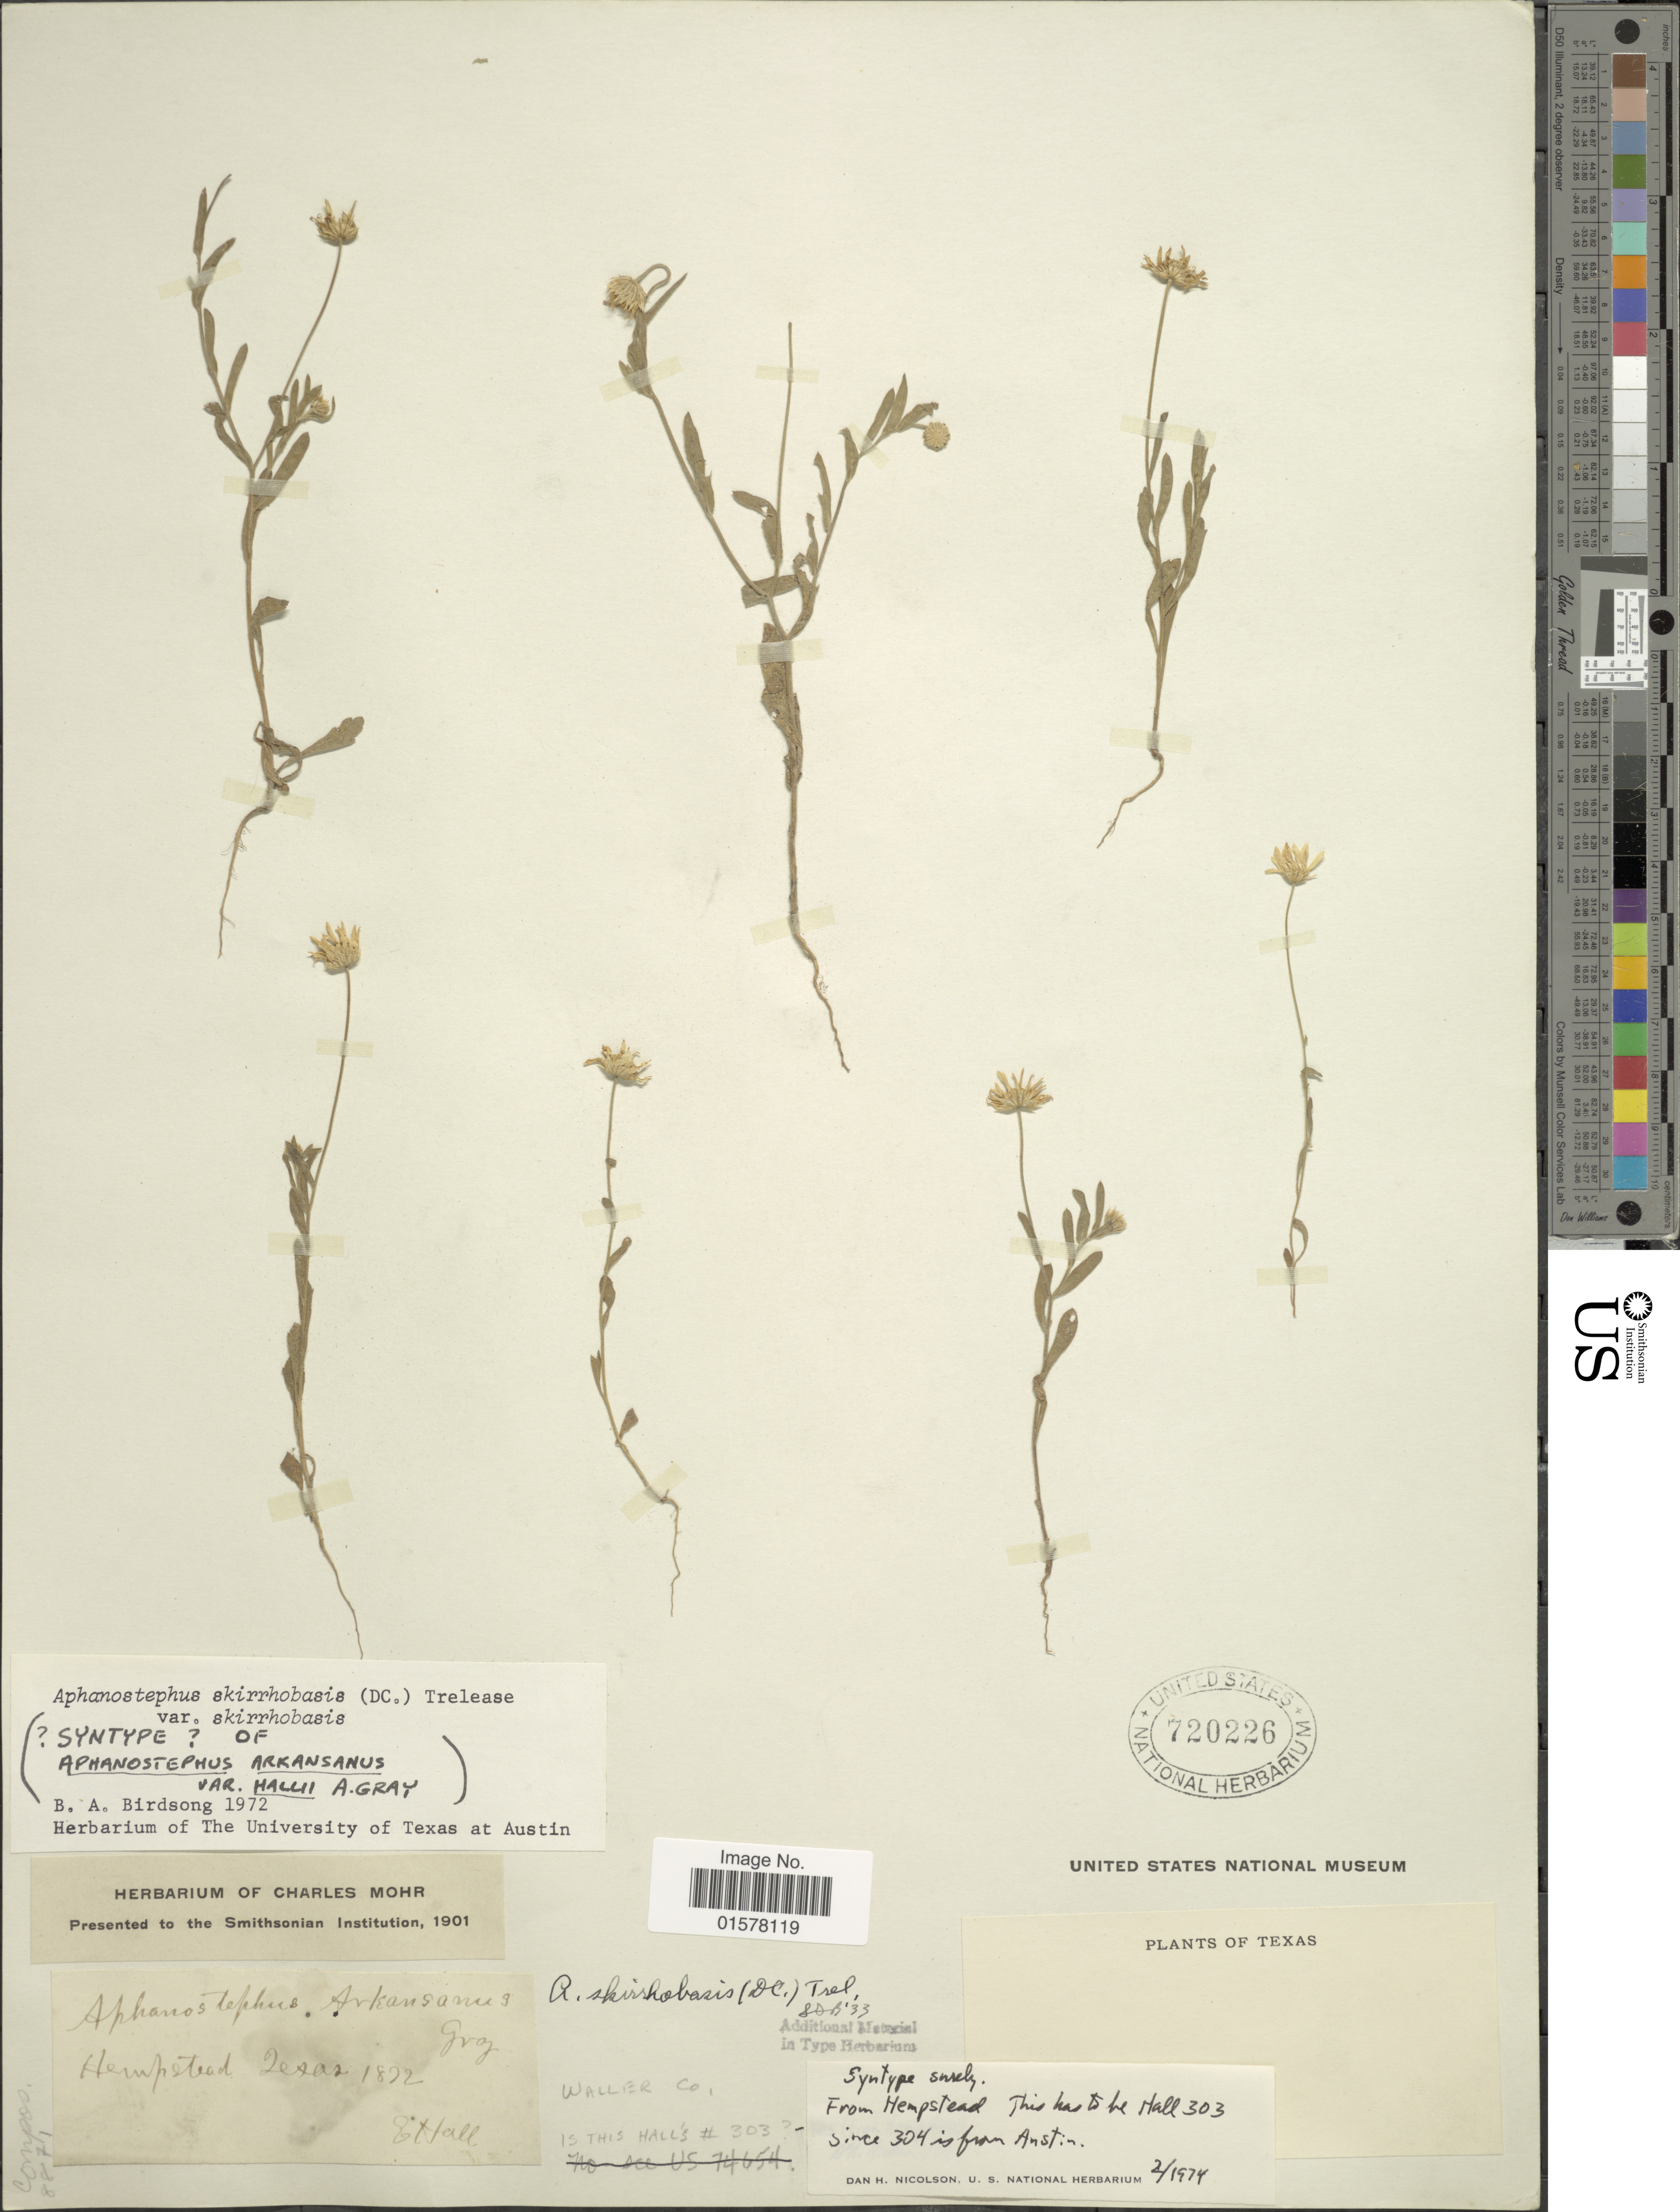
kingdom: Plantae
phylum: Tracheophyta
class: Magnoliopsida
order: Asterales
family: Asteraceae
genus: Aphanostephus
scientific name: Aphanostephus arkansanus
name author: A. Gray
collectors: E. Hall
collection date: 1974-02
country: United States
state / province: Texas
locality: Hempstead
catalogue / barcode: US 720226